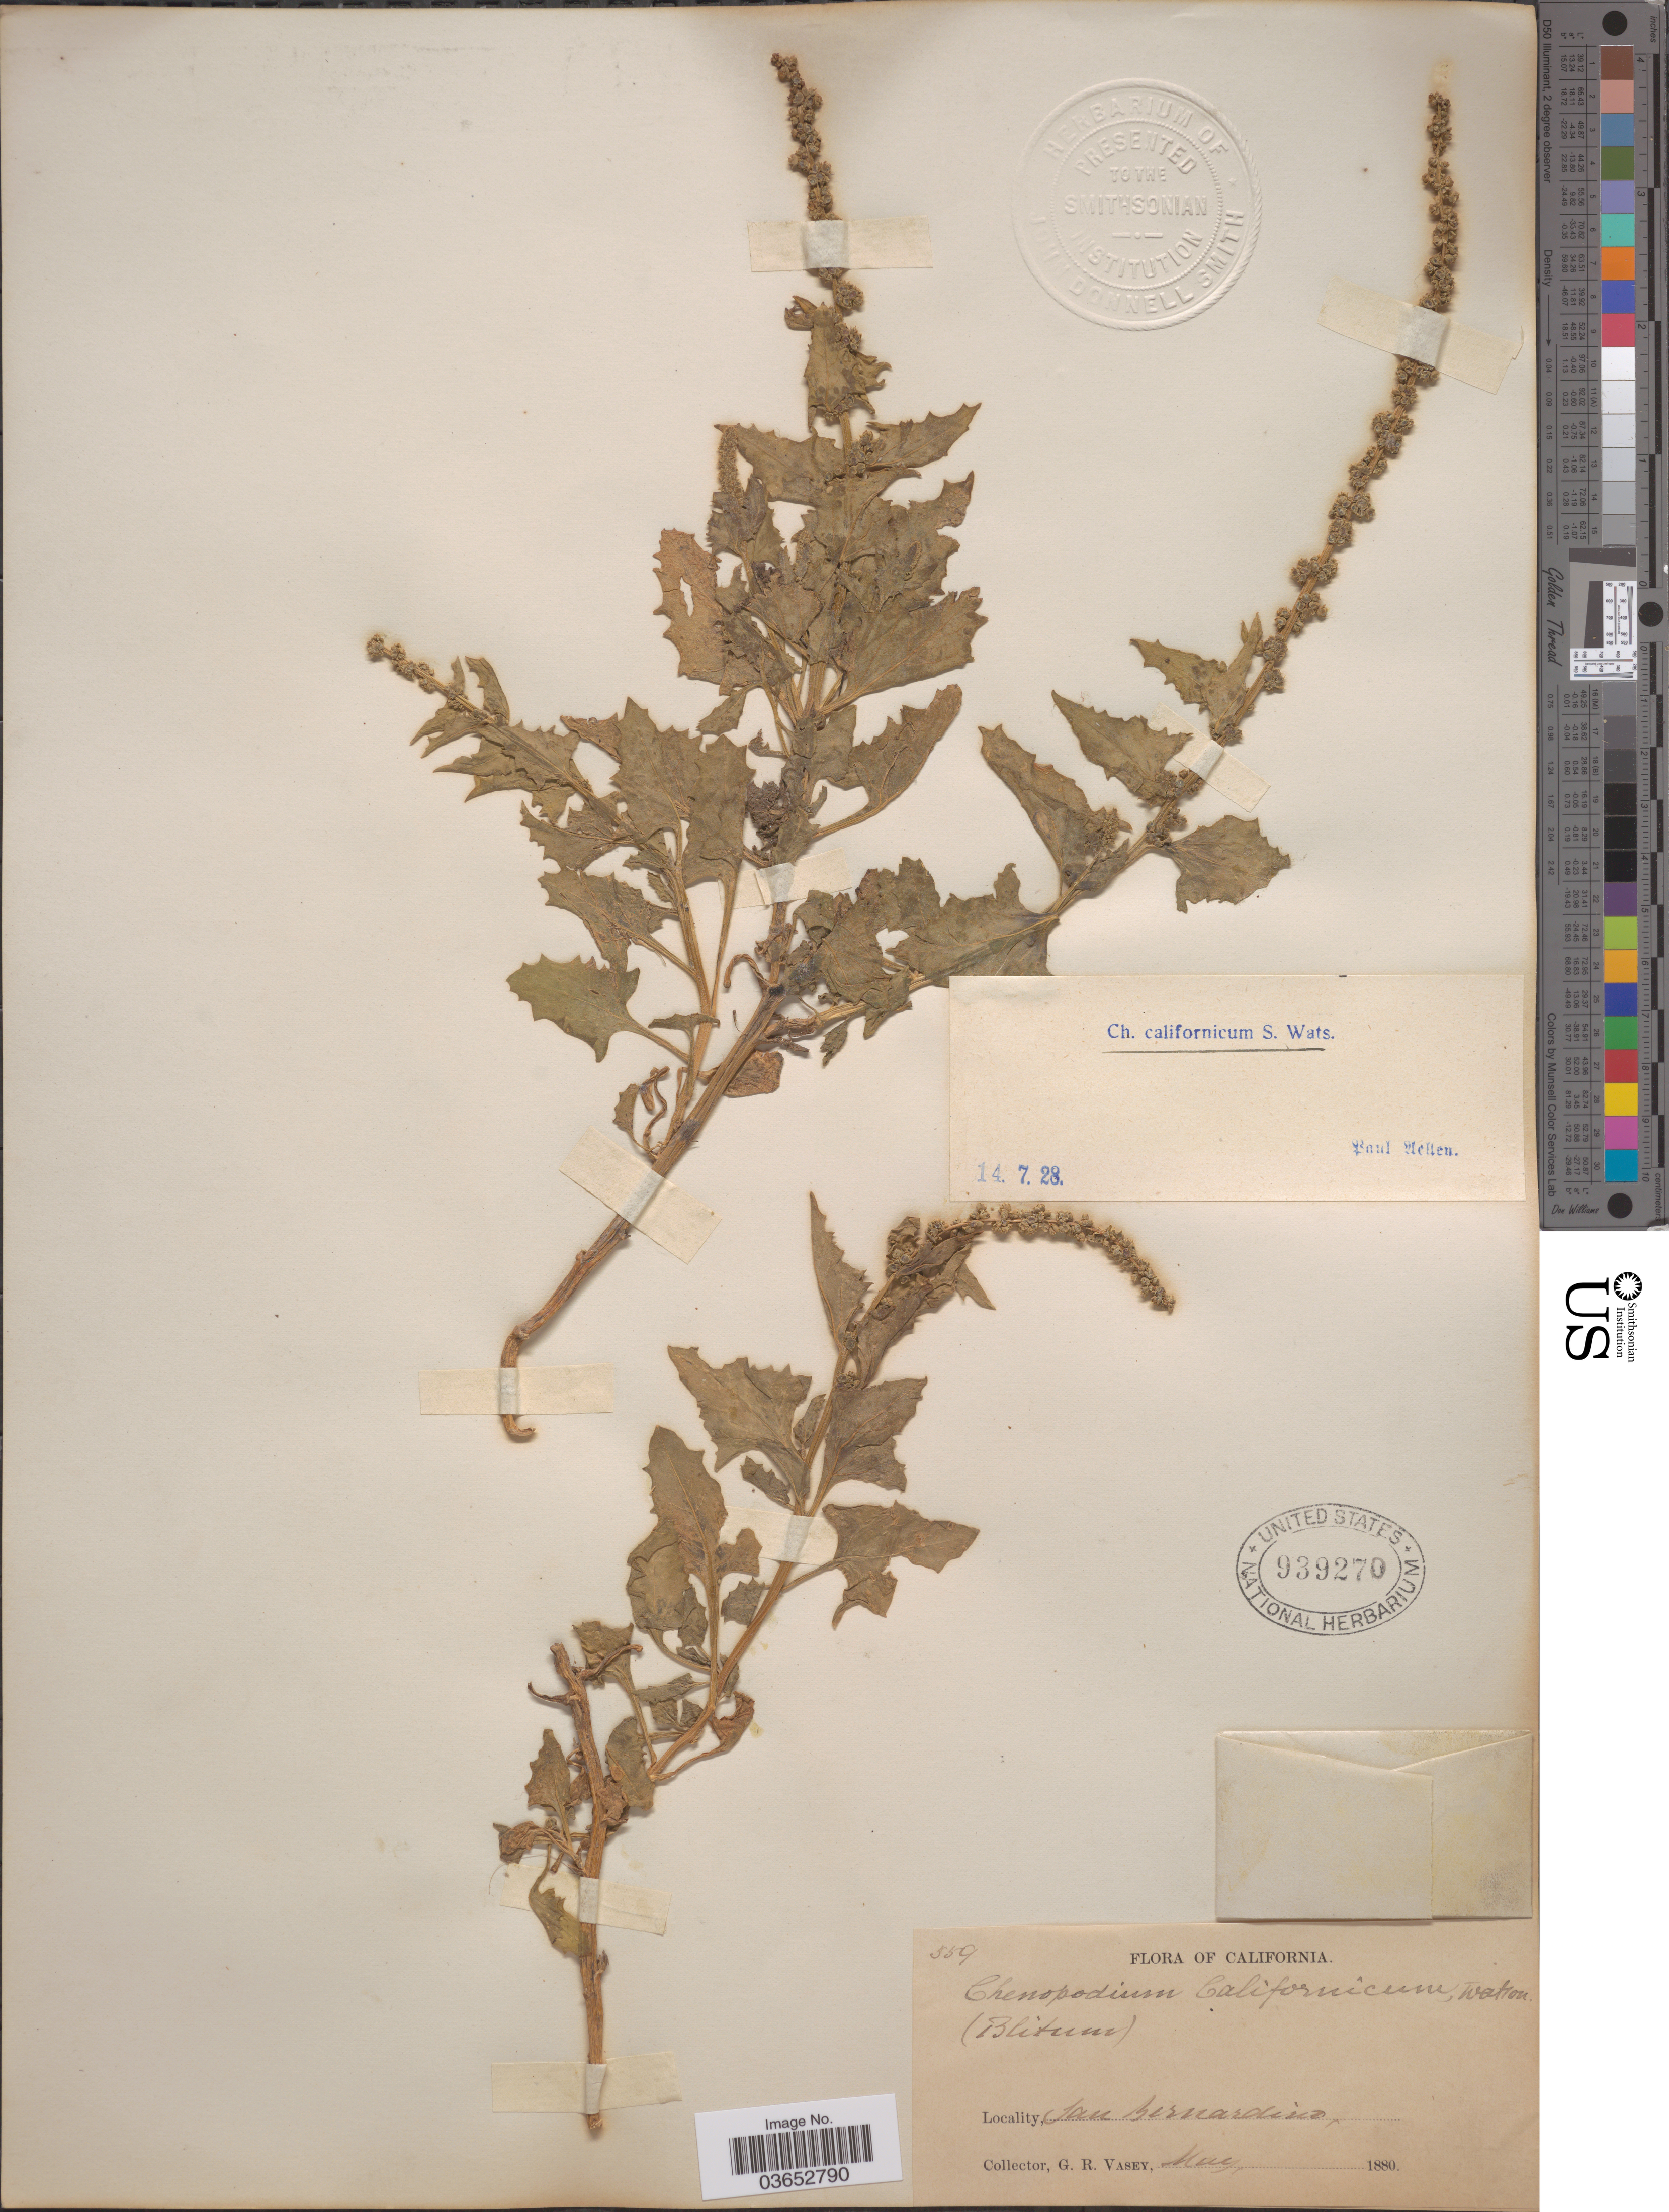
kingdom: Plantae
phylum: Tracheophyta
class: Magnoliopsida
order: Caryophyllales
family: Amaranthaceae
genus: Chenopodium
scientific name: Chenopodium californicum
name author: S. Watson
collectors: G. R. Vasey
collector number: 559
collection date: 1880-05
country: United States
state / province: California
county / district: San Bernardino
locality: San Bernardino.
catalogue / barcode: US 939270